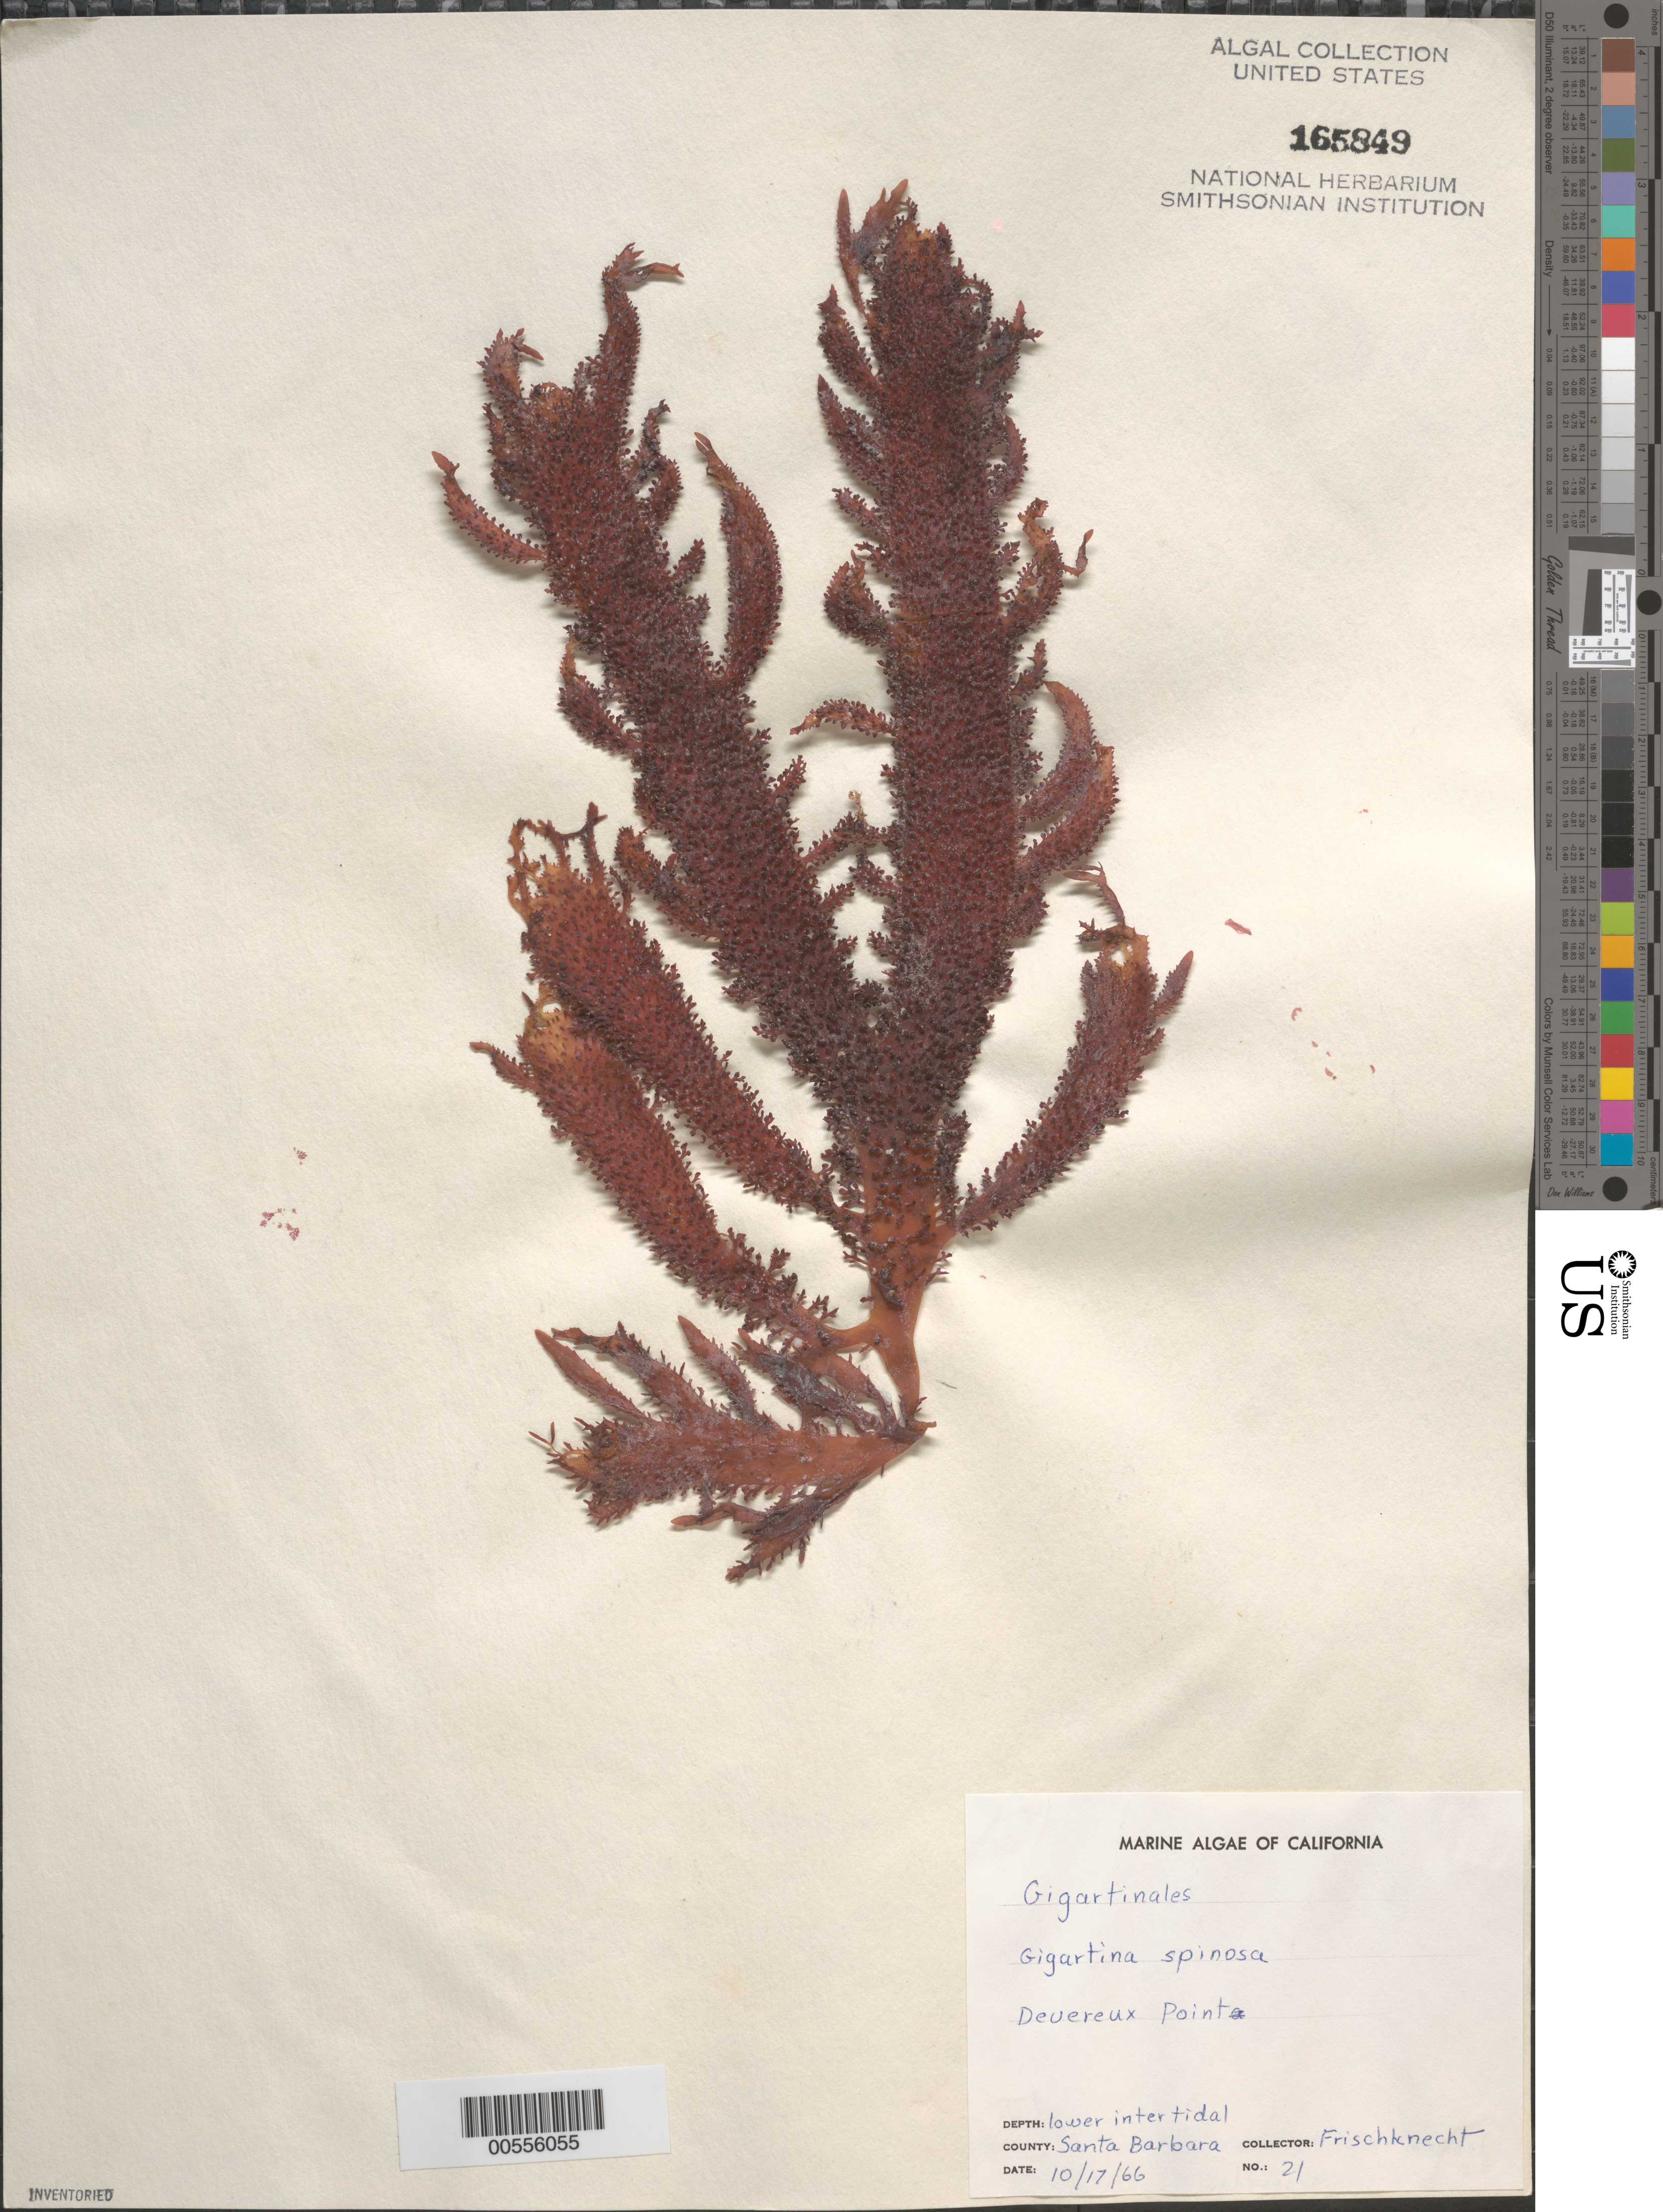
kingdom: Plantae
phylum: Rhodophyta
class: Florideophyceae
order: Gigartinales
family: Gigartinaceae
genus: Chondracanthus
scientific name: Chondracanthus spinosus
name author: (Kütz.) Guiry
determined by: Algae name updating Project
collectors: -. Frischknecht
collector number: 21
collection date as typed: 17 Oct 1966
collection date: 1966-10-17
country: United States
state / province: California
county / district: Santa Barbara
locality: Devereaux Point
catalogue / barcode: US 165849